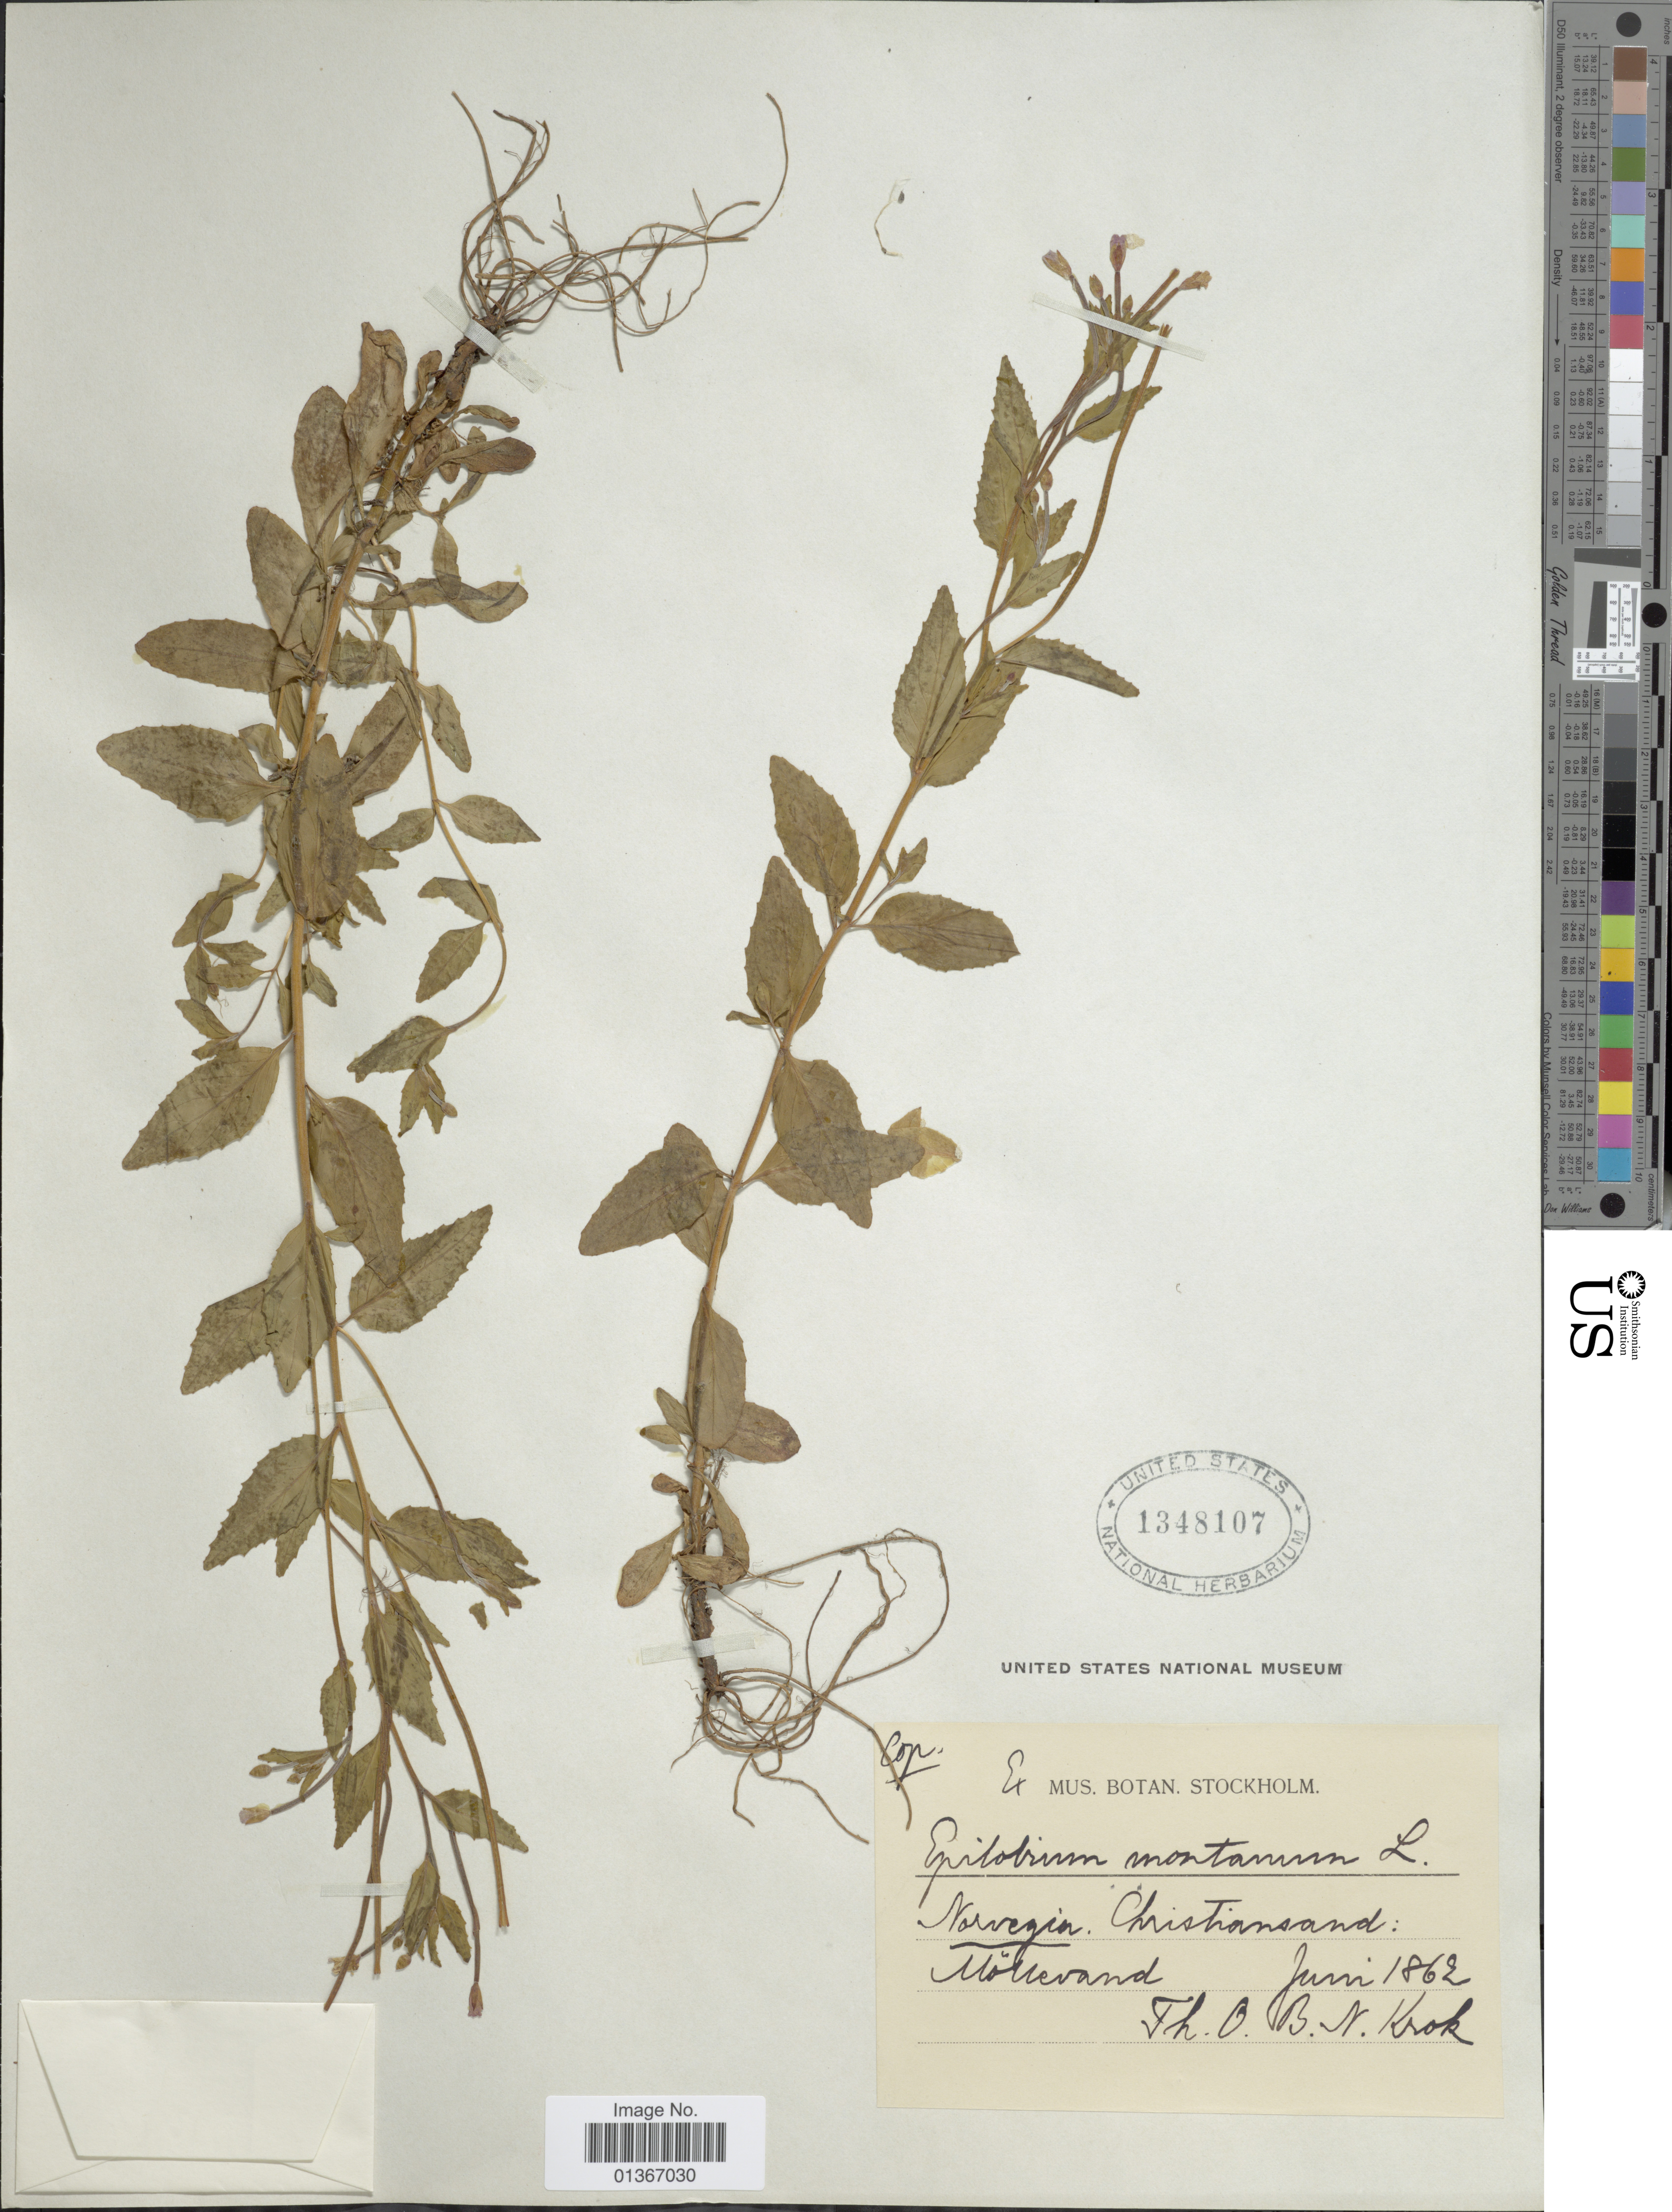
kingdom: Plantae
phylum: Tracheophyta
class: Magnoliopsida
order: Myrtales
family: Onagraceae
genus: Epilobium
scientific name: Epilobium montanum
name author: L.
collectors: T. Krok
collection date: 1862-06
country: Norway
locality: Christiansand: Möllevand.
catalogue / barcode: US 1348107